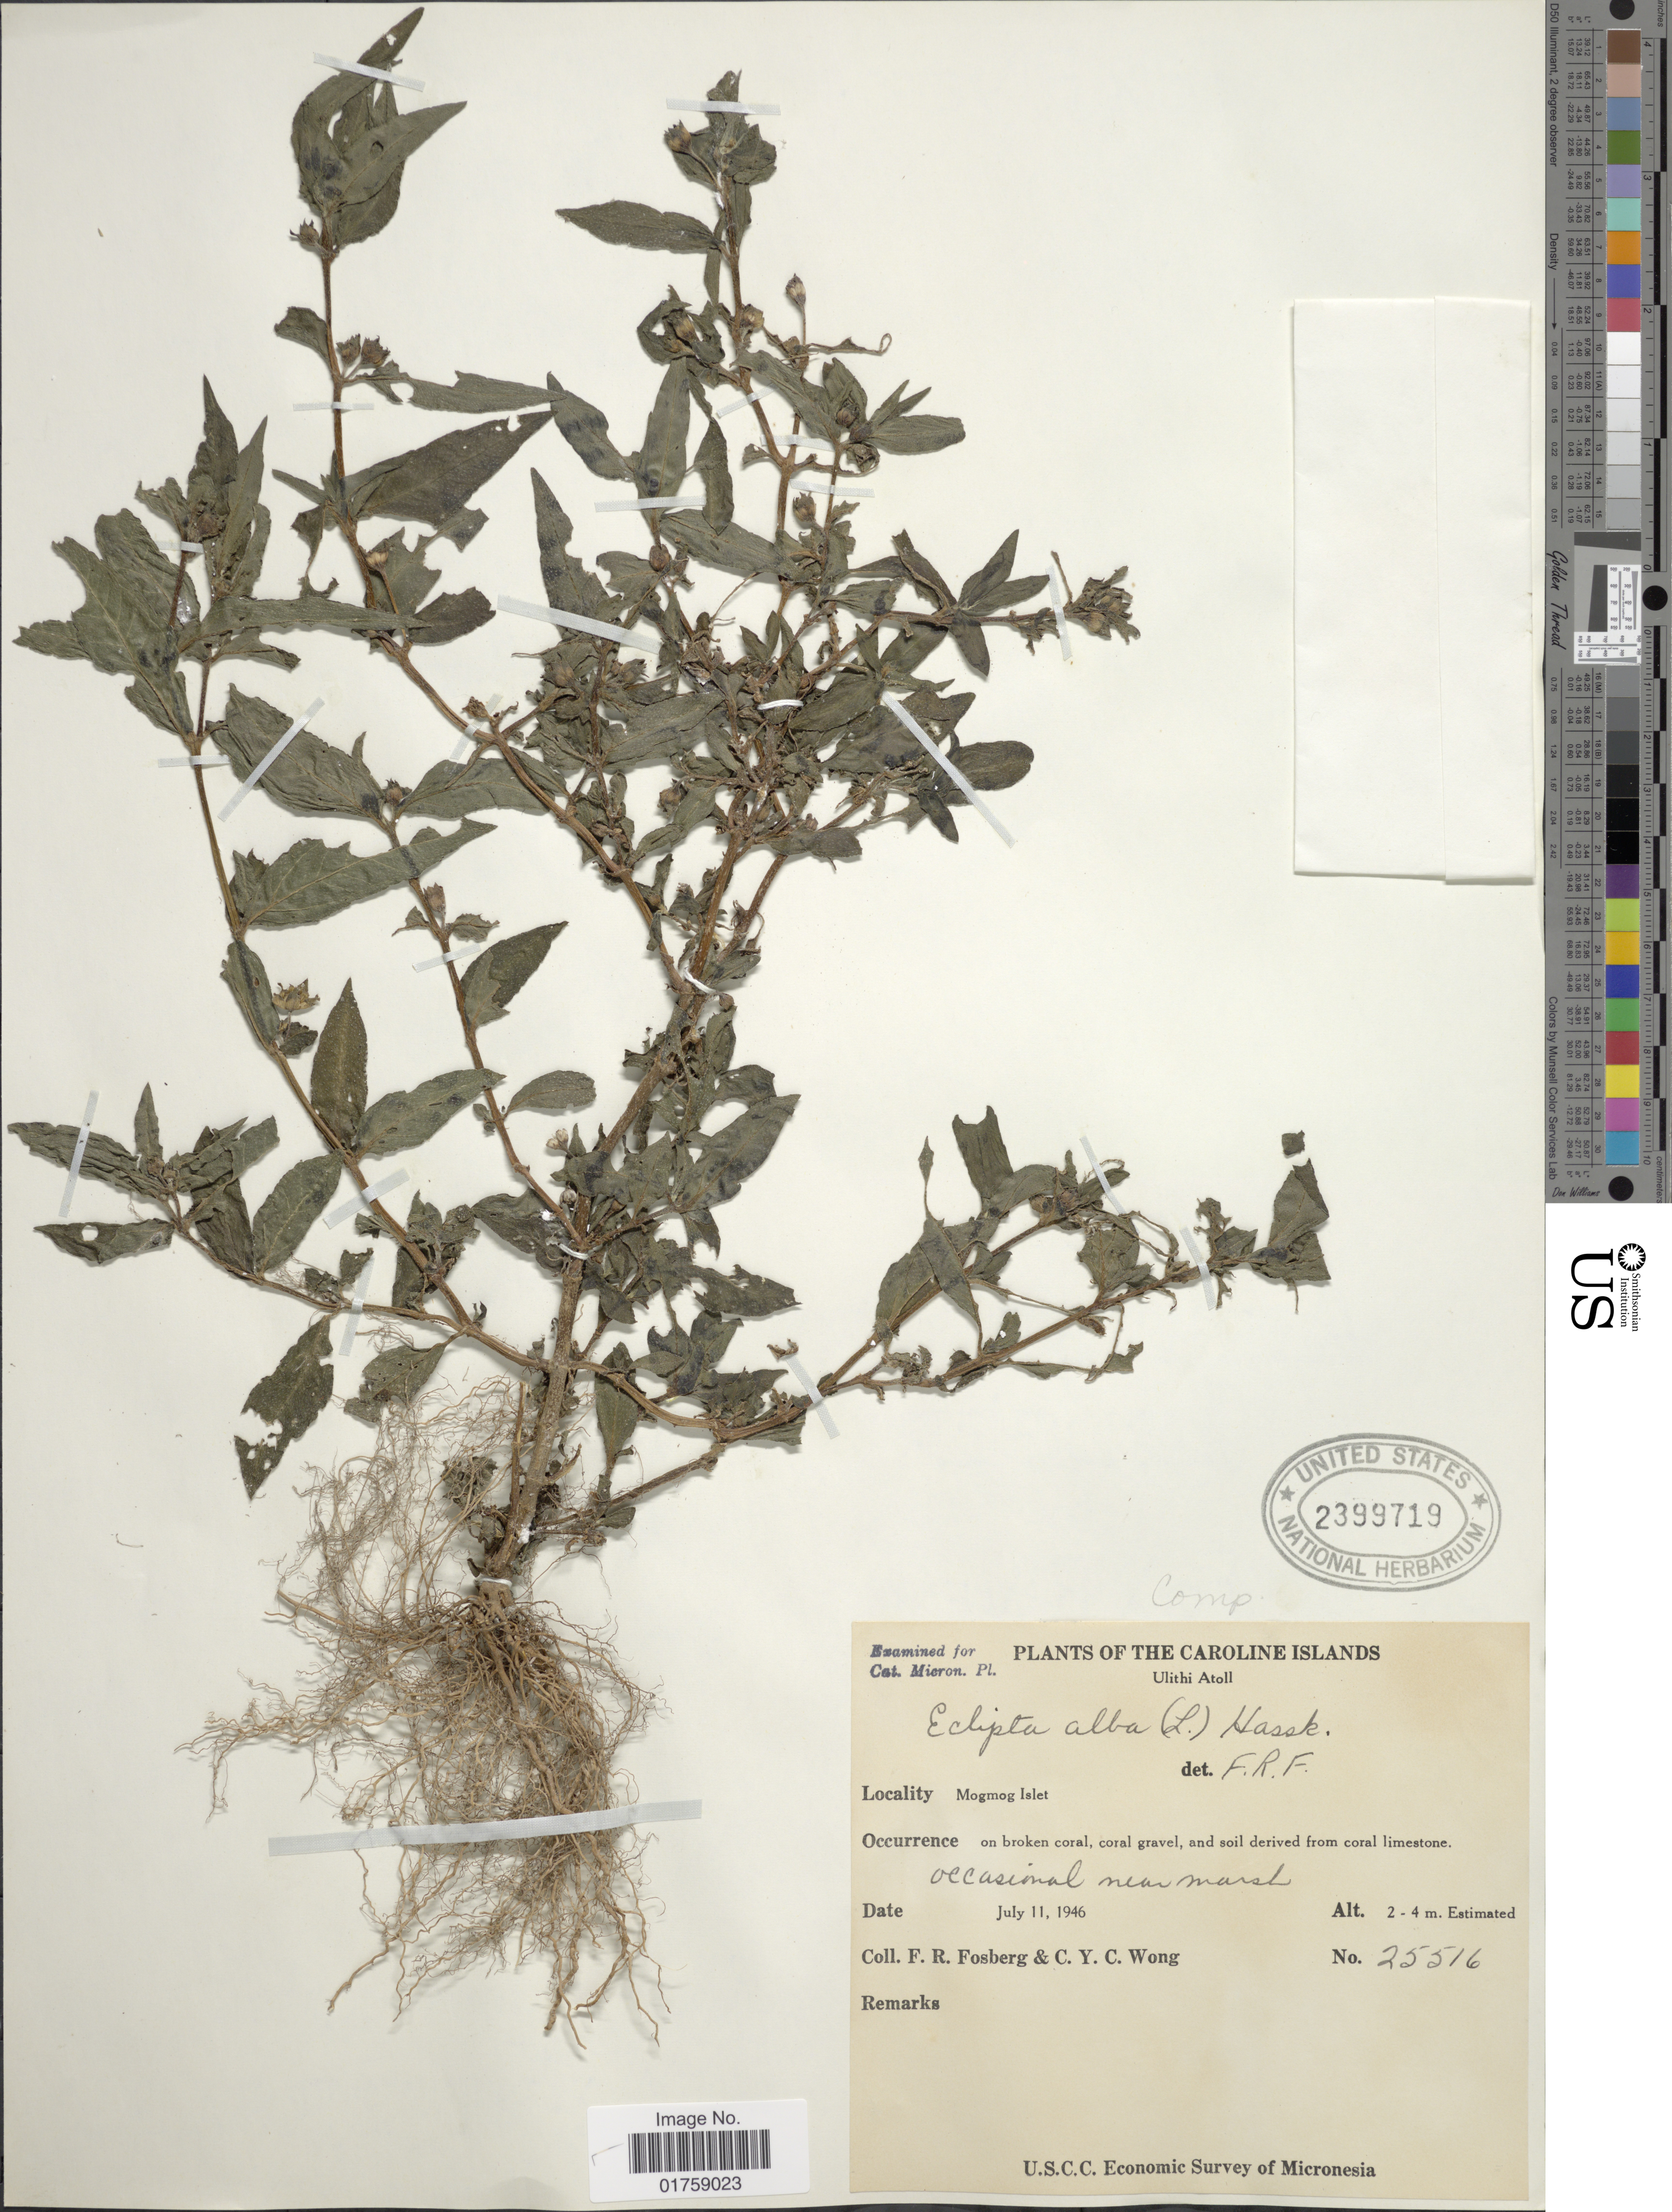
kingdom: Plantae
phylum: Tracheophyta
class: Magnoliopsida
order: Asterales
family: Asteraceae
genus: Eclipta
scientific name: Eclipta alba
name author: (L.) Hassk.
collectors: F. R. Fosberg & C. Y. C. Wong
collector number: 25516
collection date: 1946-07-11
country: Micronesia, Federated States of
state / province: Yap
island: Ulithi Atoll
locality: Caroline Islands. Ulithi Atoll. Mogmog Islet. on broken coral, coral gravel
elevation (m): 2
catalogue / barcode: US 2399719